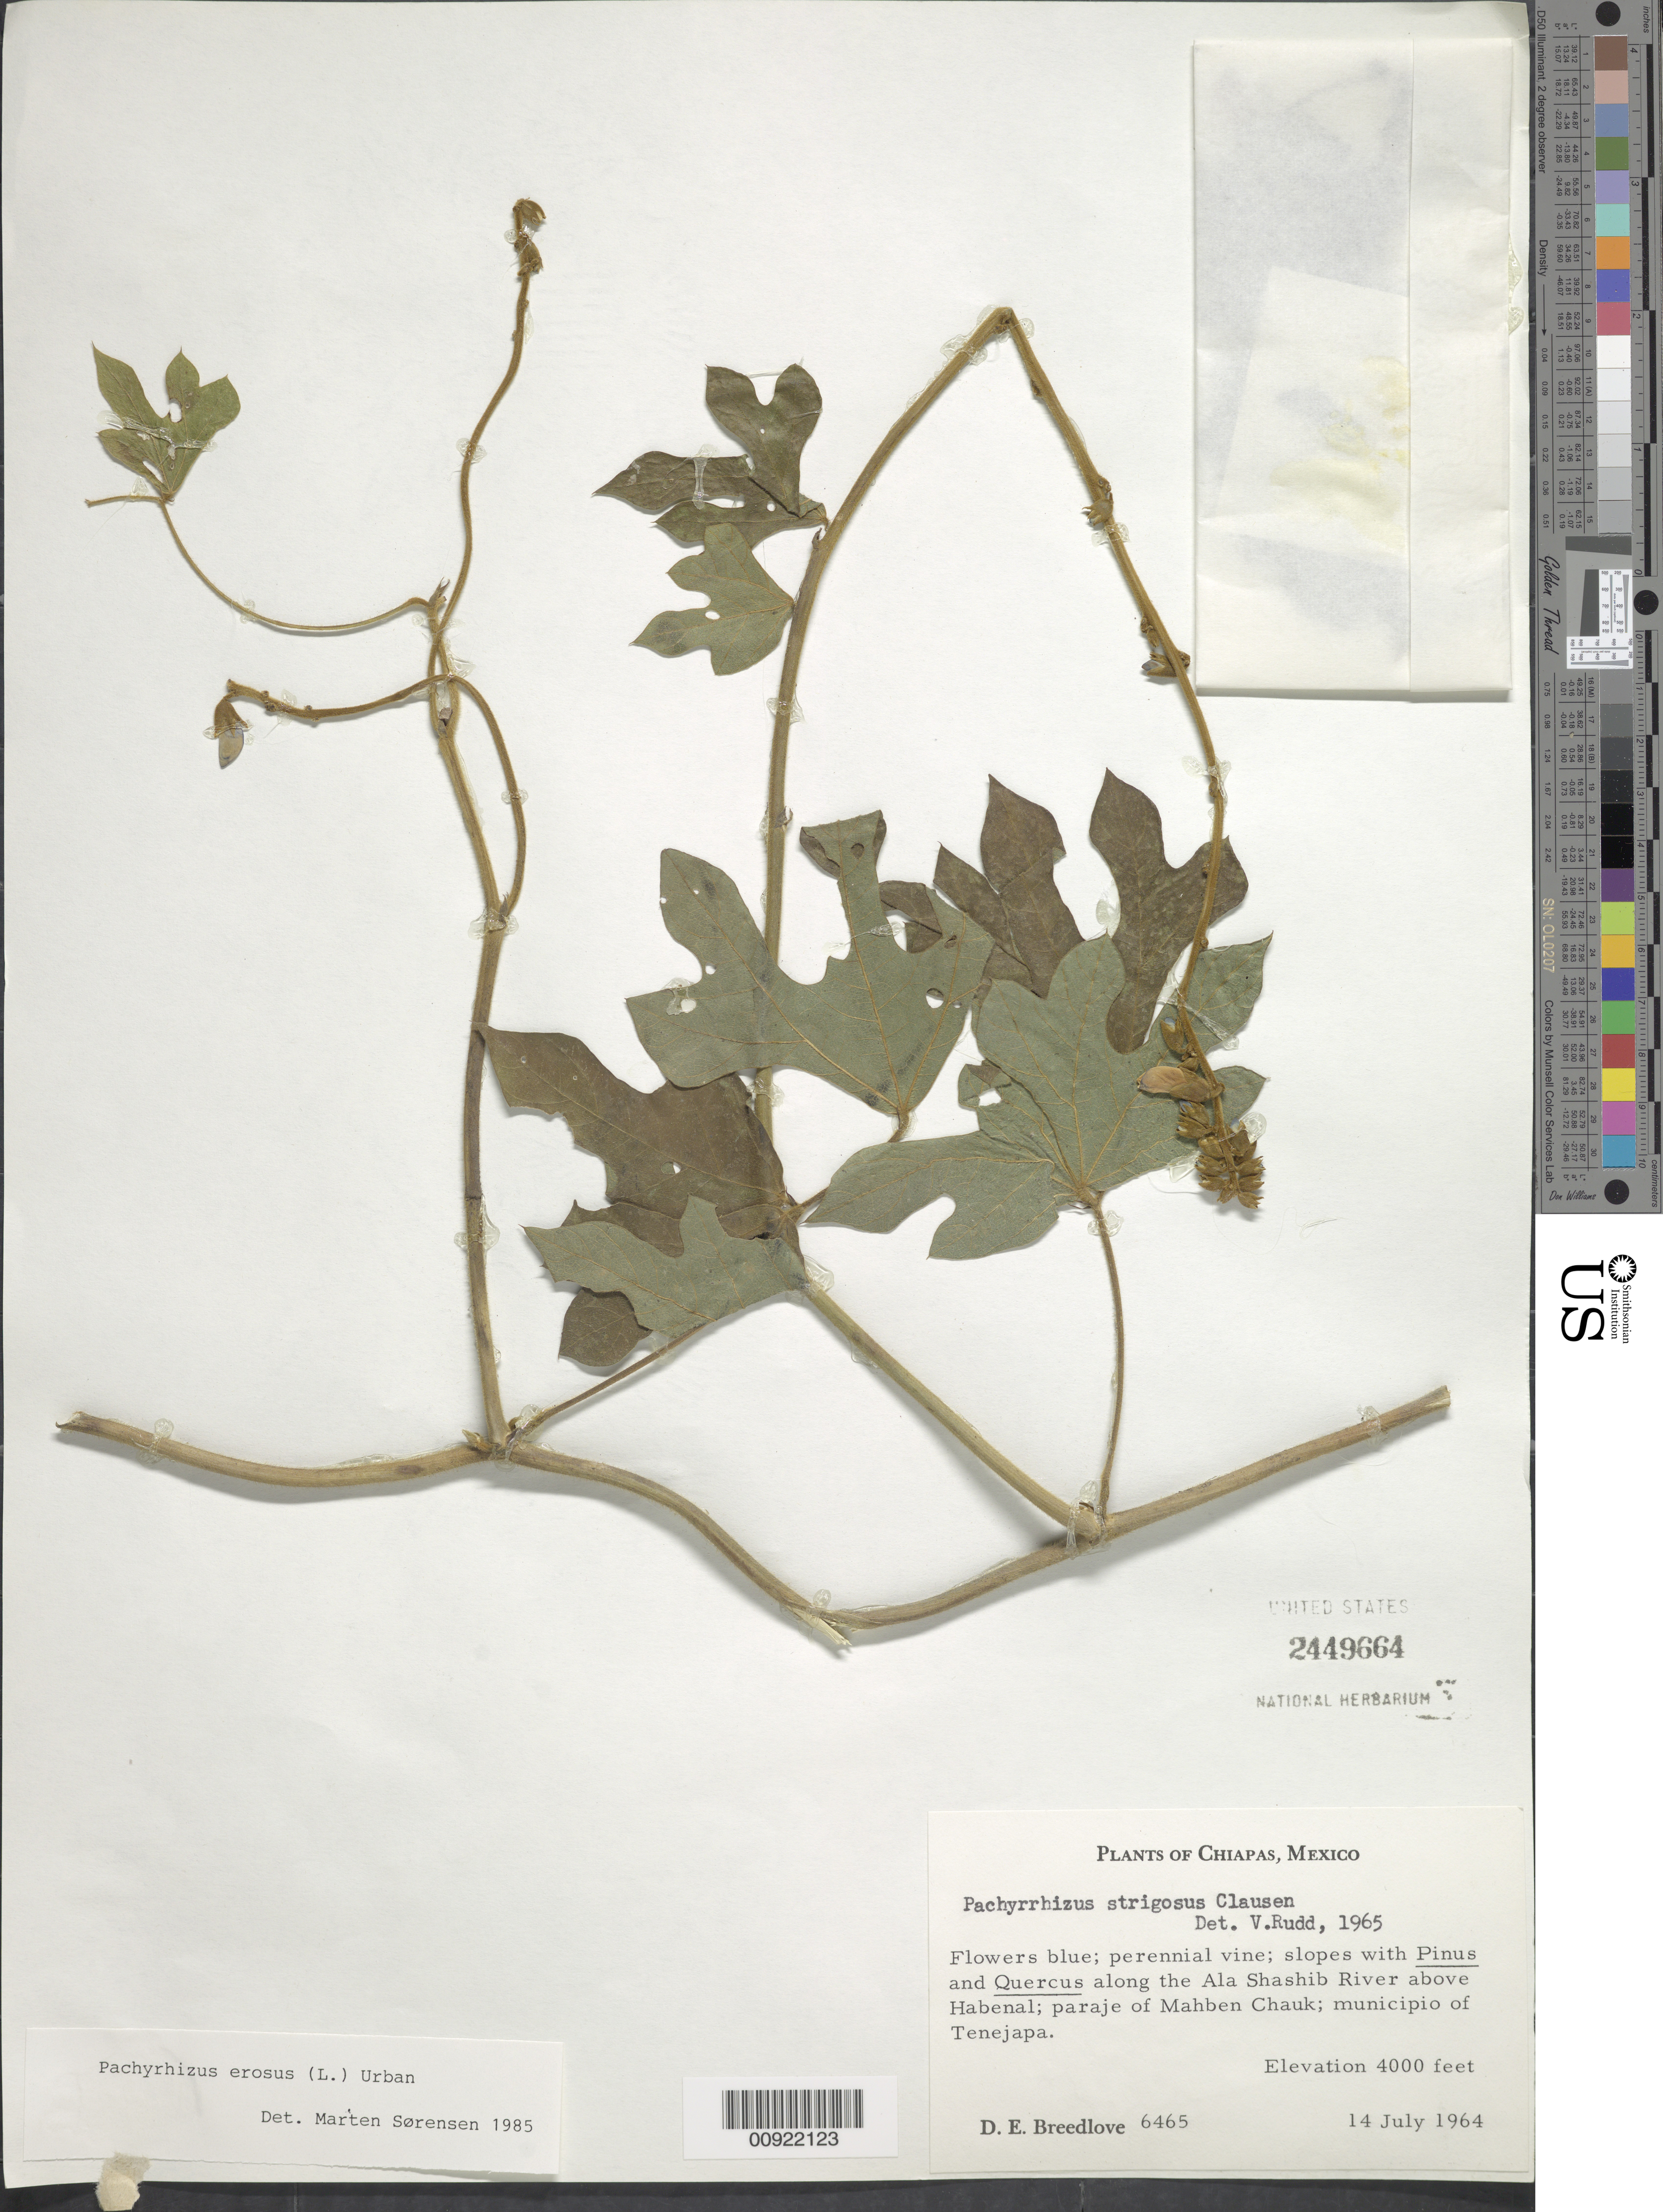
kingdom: Plantae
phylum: Tracheophyta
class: Magnoliopsida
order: Fabales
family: Fabaceae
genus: Pachyrhizus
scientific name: Pachyrhizus erosus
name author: (L.) Urb.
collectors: D. E. Breedlove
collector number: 6465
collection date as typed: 14 Jul 1964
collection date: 1964-07-14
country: Mexico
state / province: Chiapas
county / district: Tenejapa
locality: Along the Ala Shashib River above Habenal; paraje of Mahben Chauk; municipio of Tenejapa, Chiapas.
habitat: Slopes with Pinus and Quercus.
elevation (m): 1219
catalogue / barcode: US 2449664